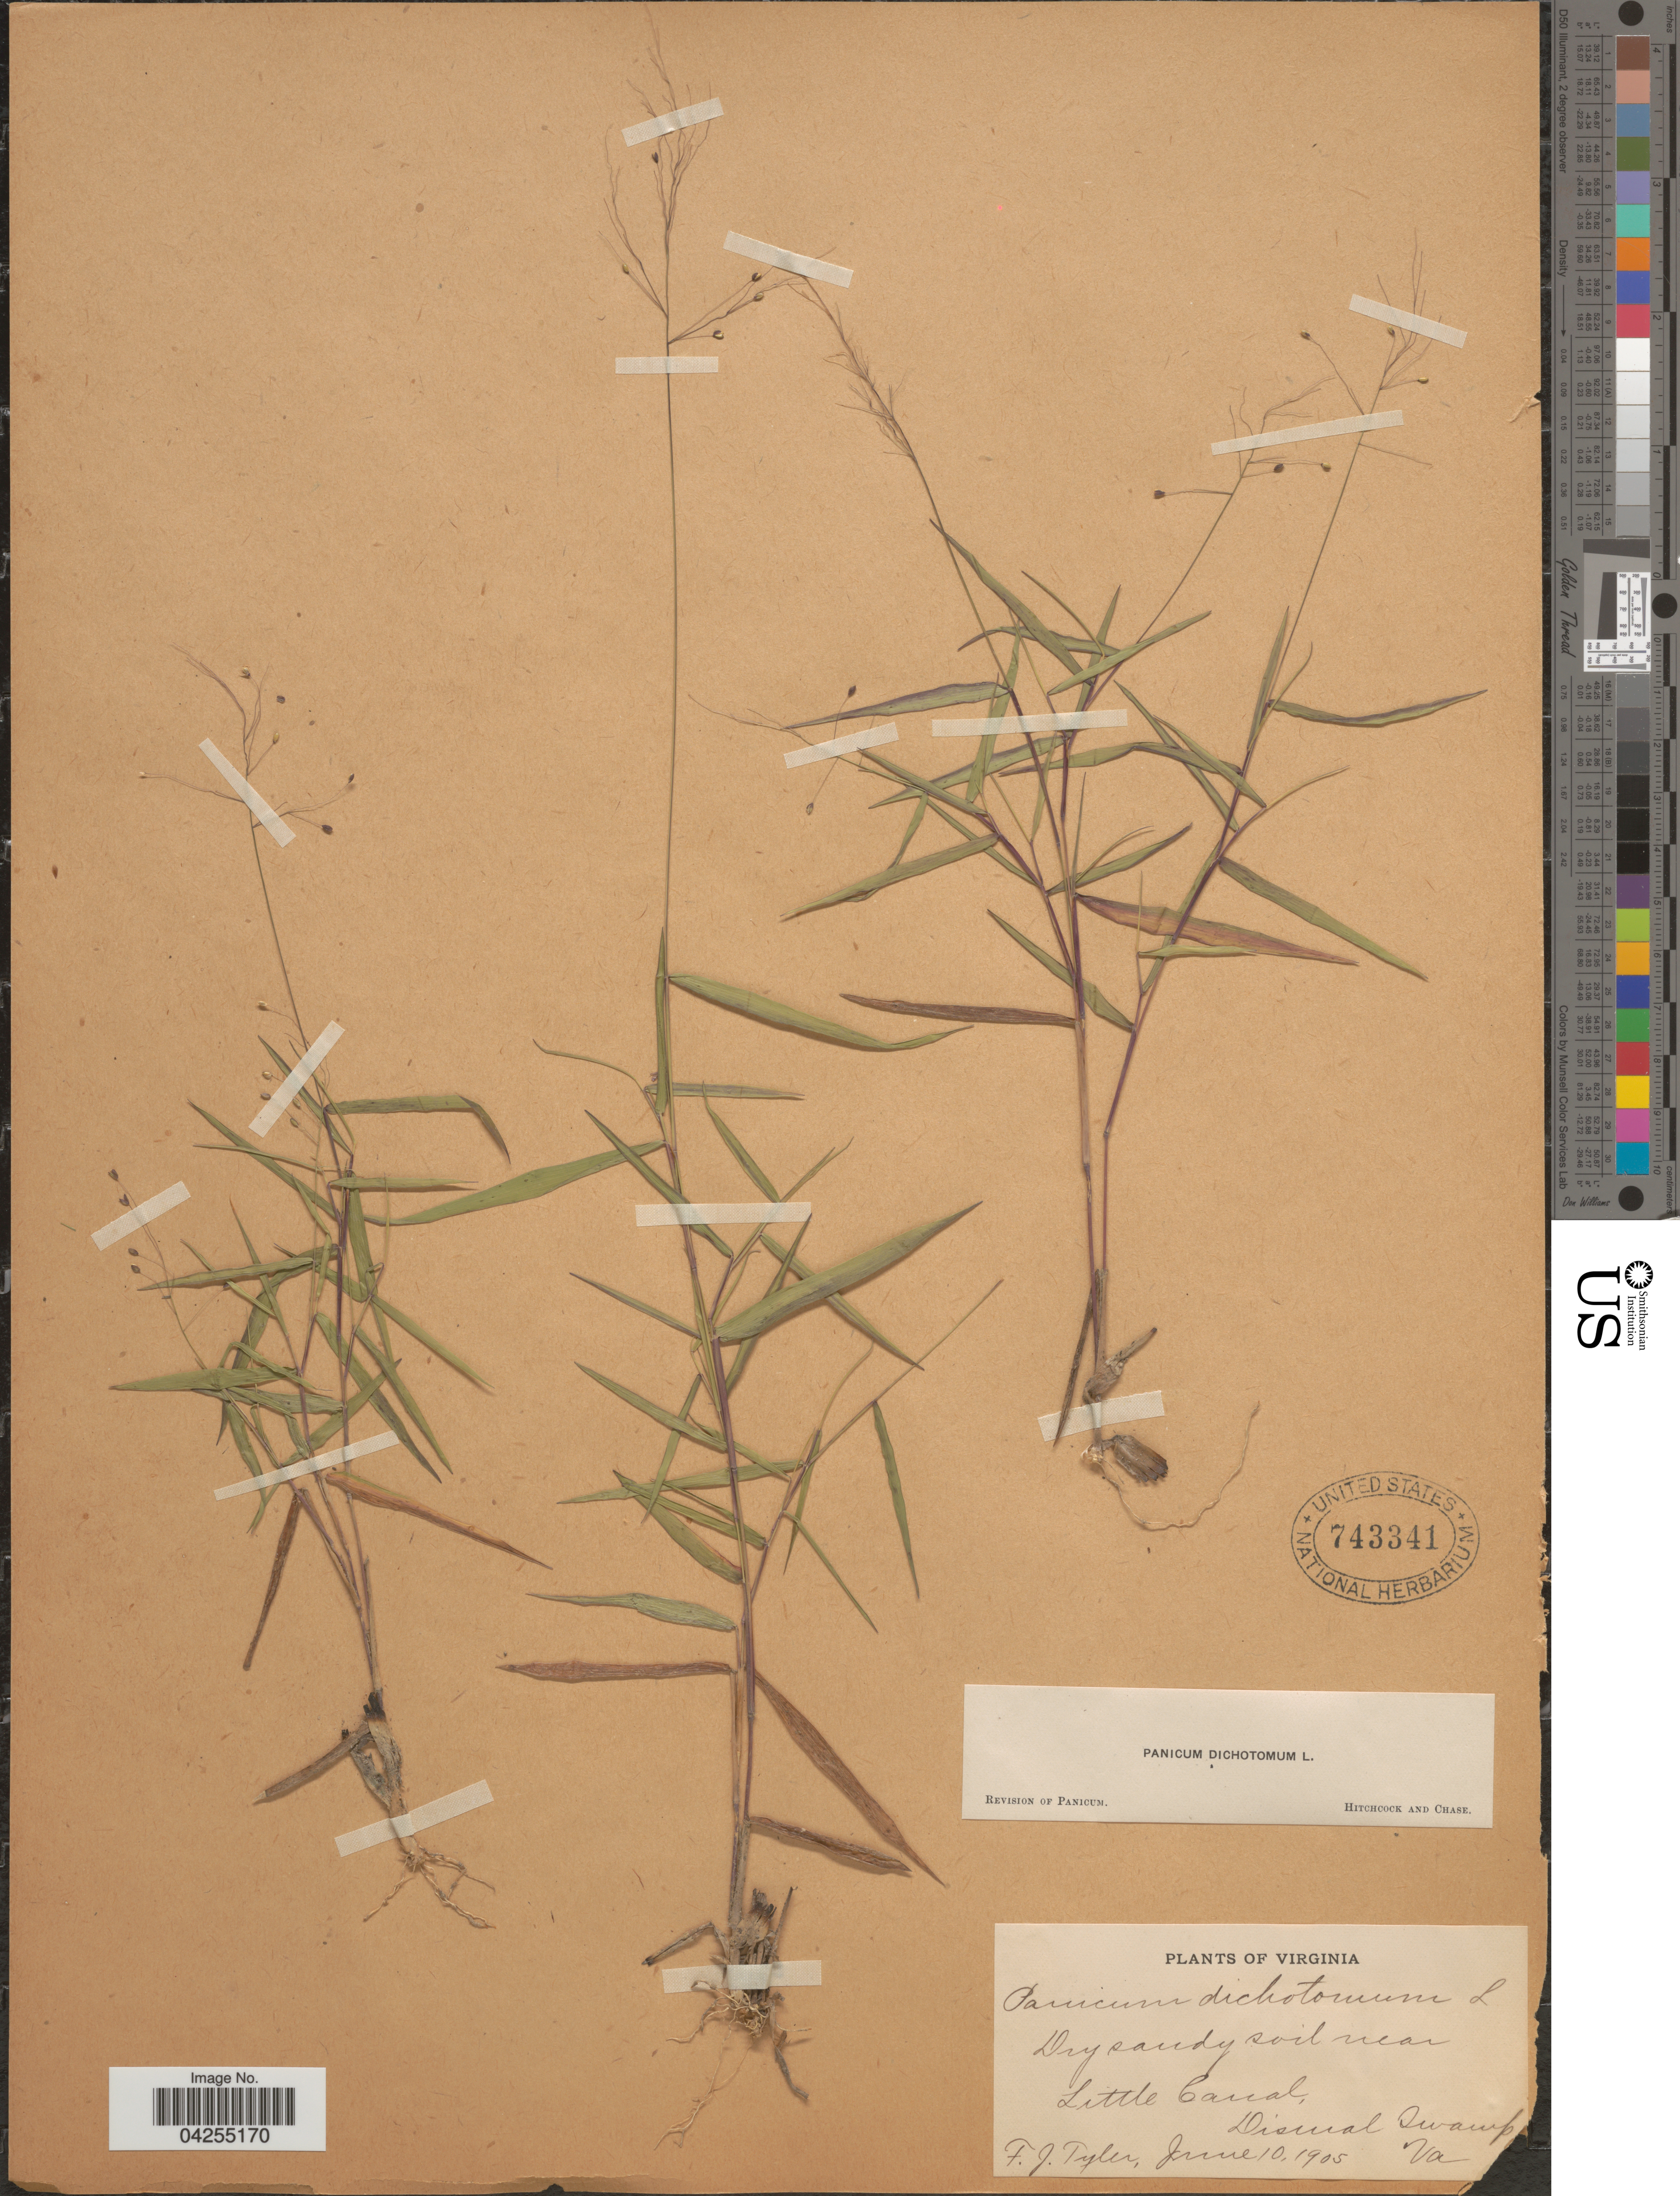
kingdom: Plantae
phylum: Tracheophyta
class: Liliopsida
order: Poales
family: Poaceae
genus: Dichanthelium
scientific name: Dichanthelium dichotomum var. dichotomum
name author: (L.) Gould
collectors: F. Tyler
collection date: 1905-06-10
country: United States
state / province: Virginia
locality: Dry sandy soil near Little Canal, Dismal Swamp.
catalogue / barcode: US 743341